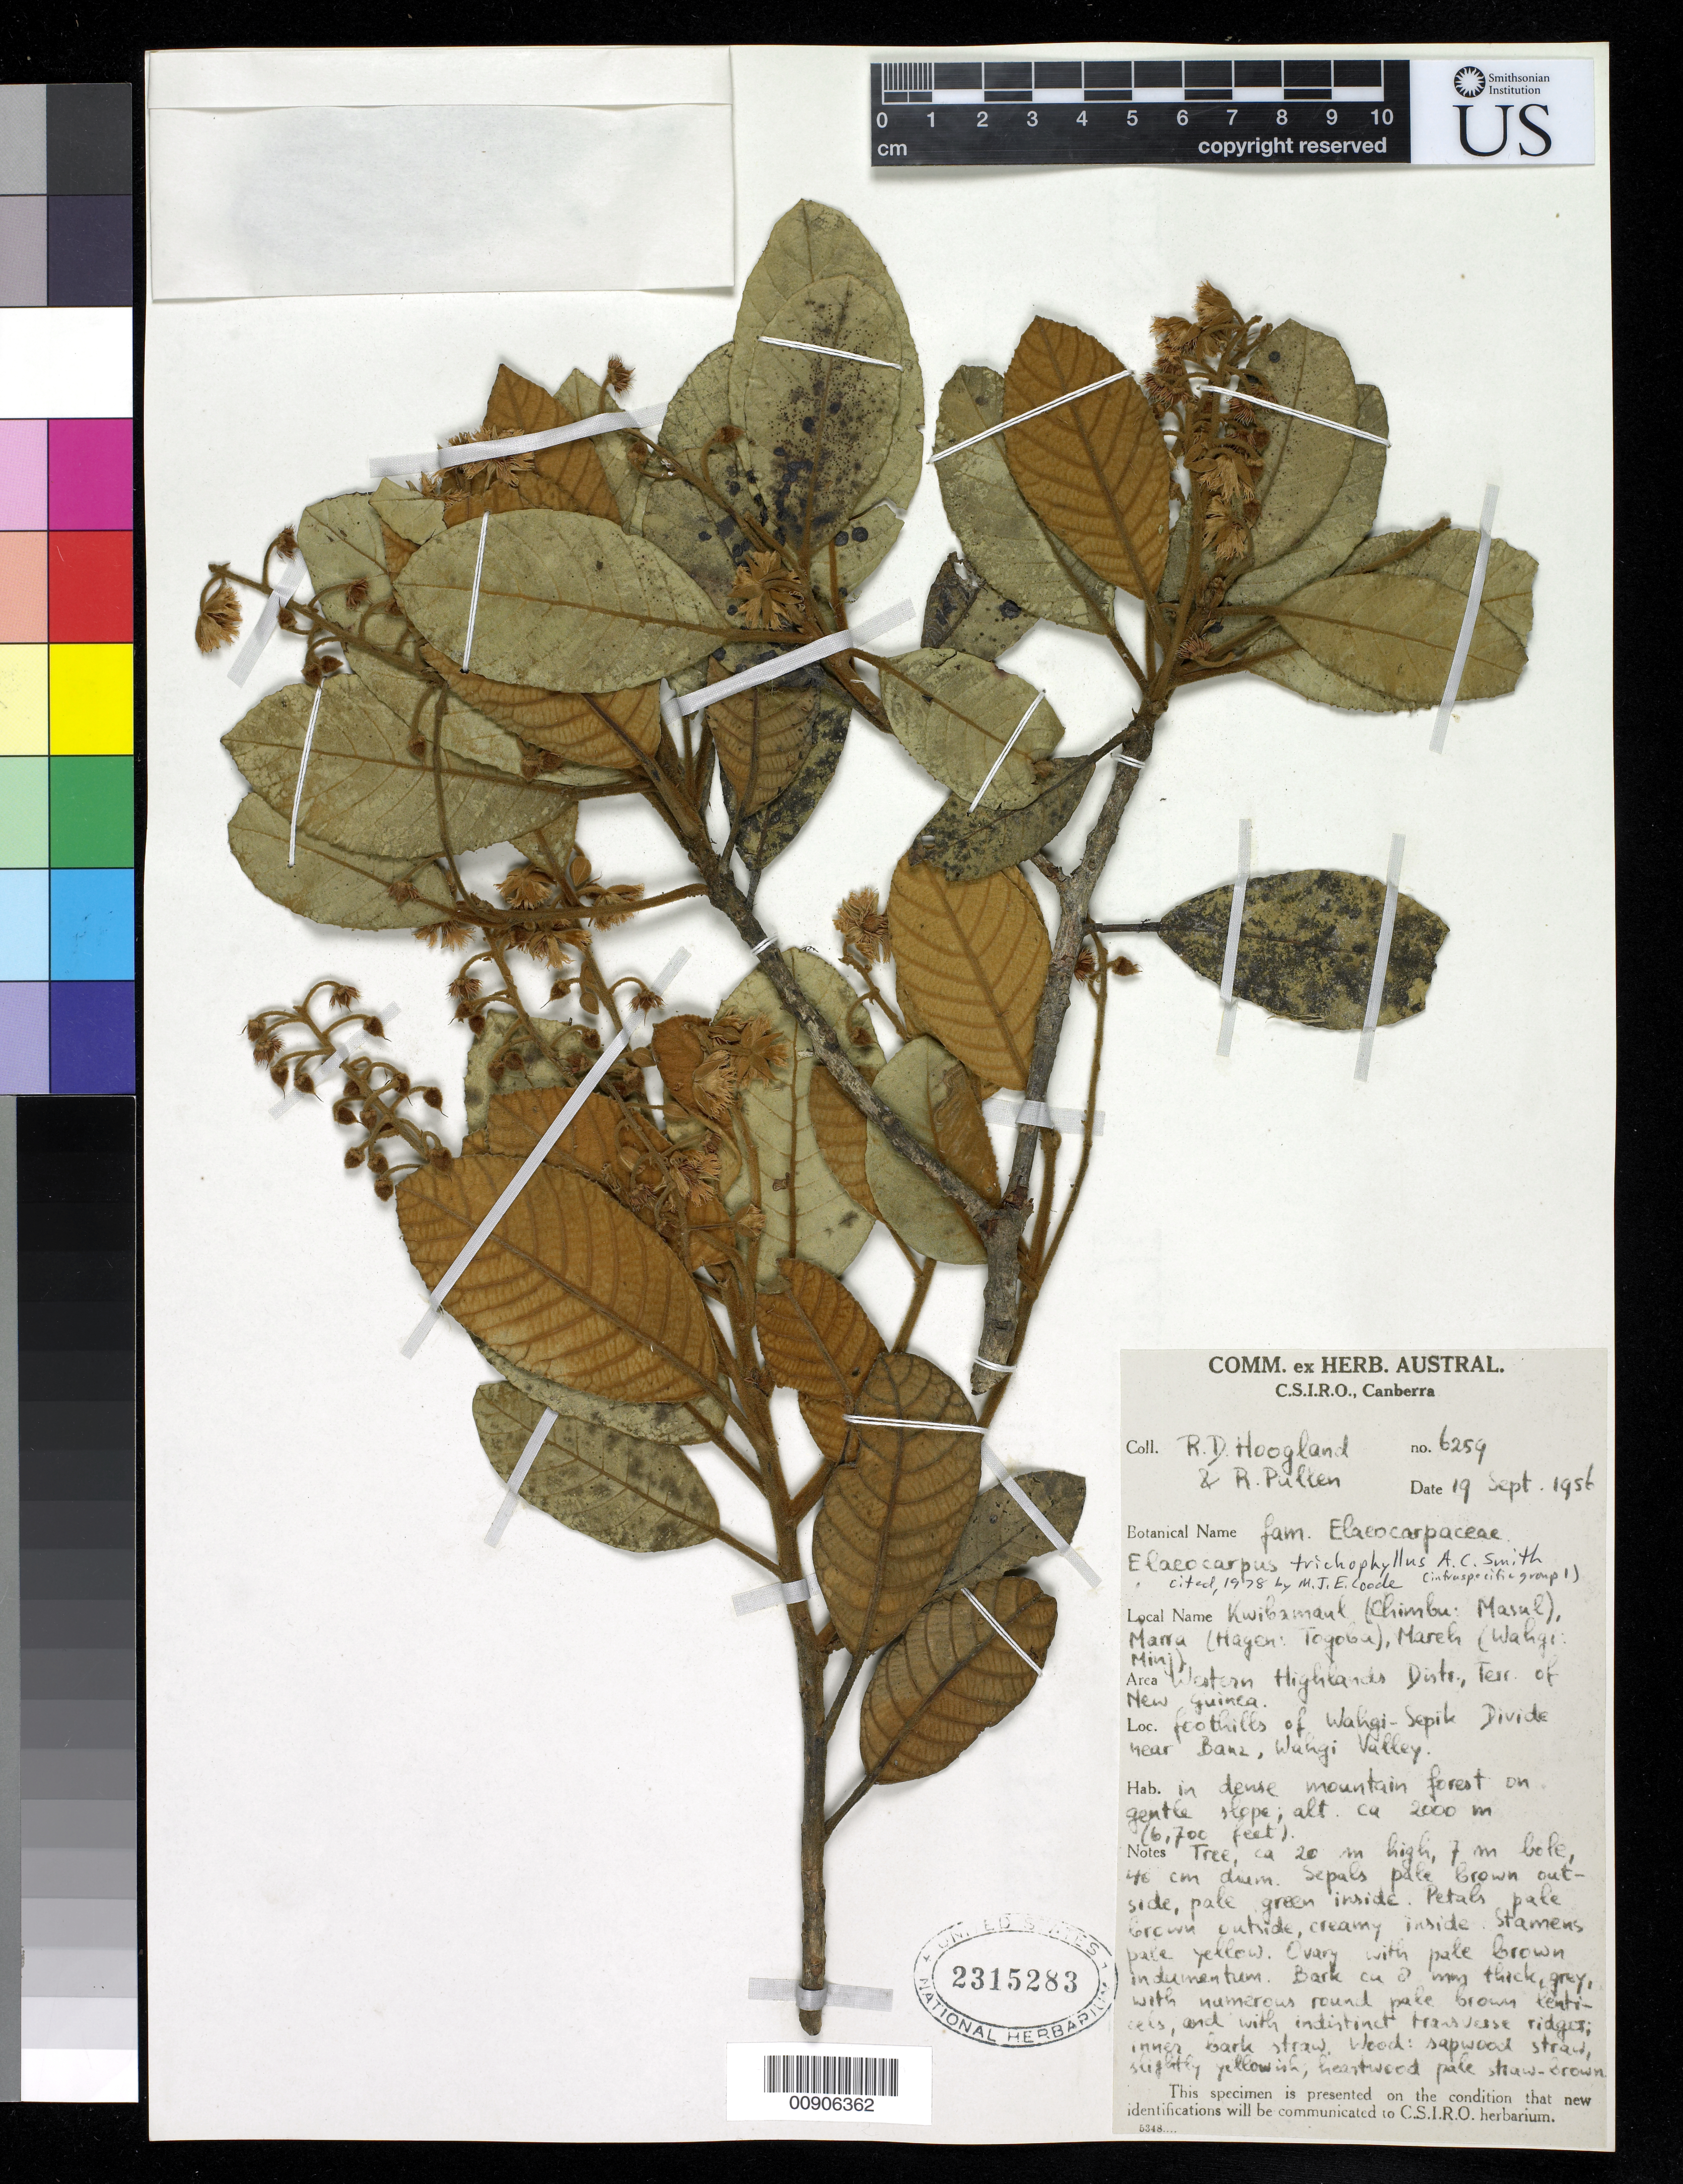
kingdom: Plantae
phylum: Tracheophyta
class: Magnoliopsida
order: Oxalidales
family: Elaeocarpaceae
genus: Elaeocarpus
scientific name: Elaeocarpus trichophyllus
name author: A.C. Sm.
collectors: R. D. Hoogland & R. Pullen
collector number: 6259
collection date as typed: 19 Sep 1956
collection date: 1956-09-19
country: Papua New Guinea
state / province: Western Highlands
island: New Guinea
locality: foothills of Wahgi-Sepik Divide near Banz, Wahgi Valley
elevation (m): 2000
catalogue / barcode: US 2315283